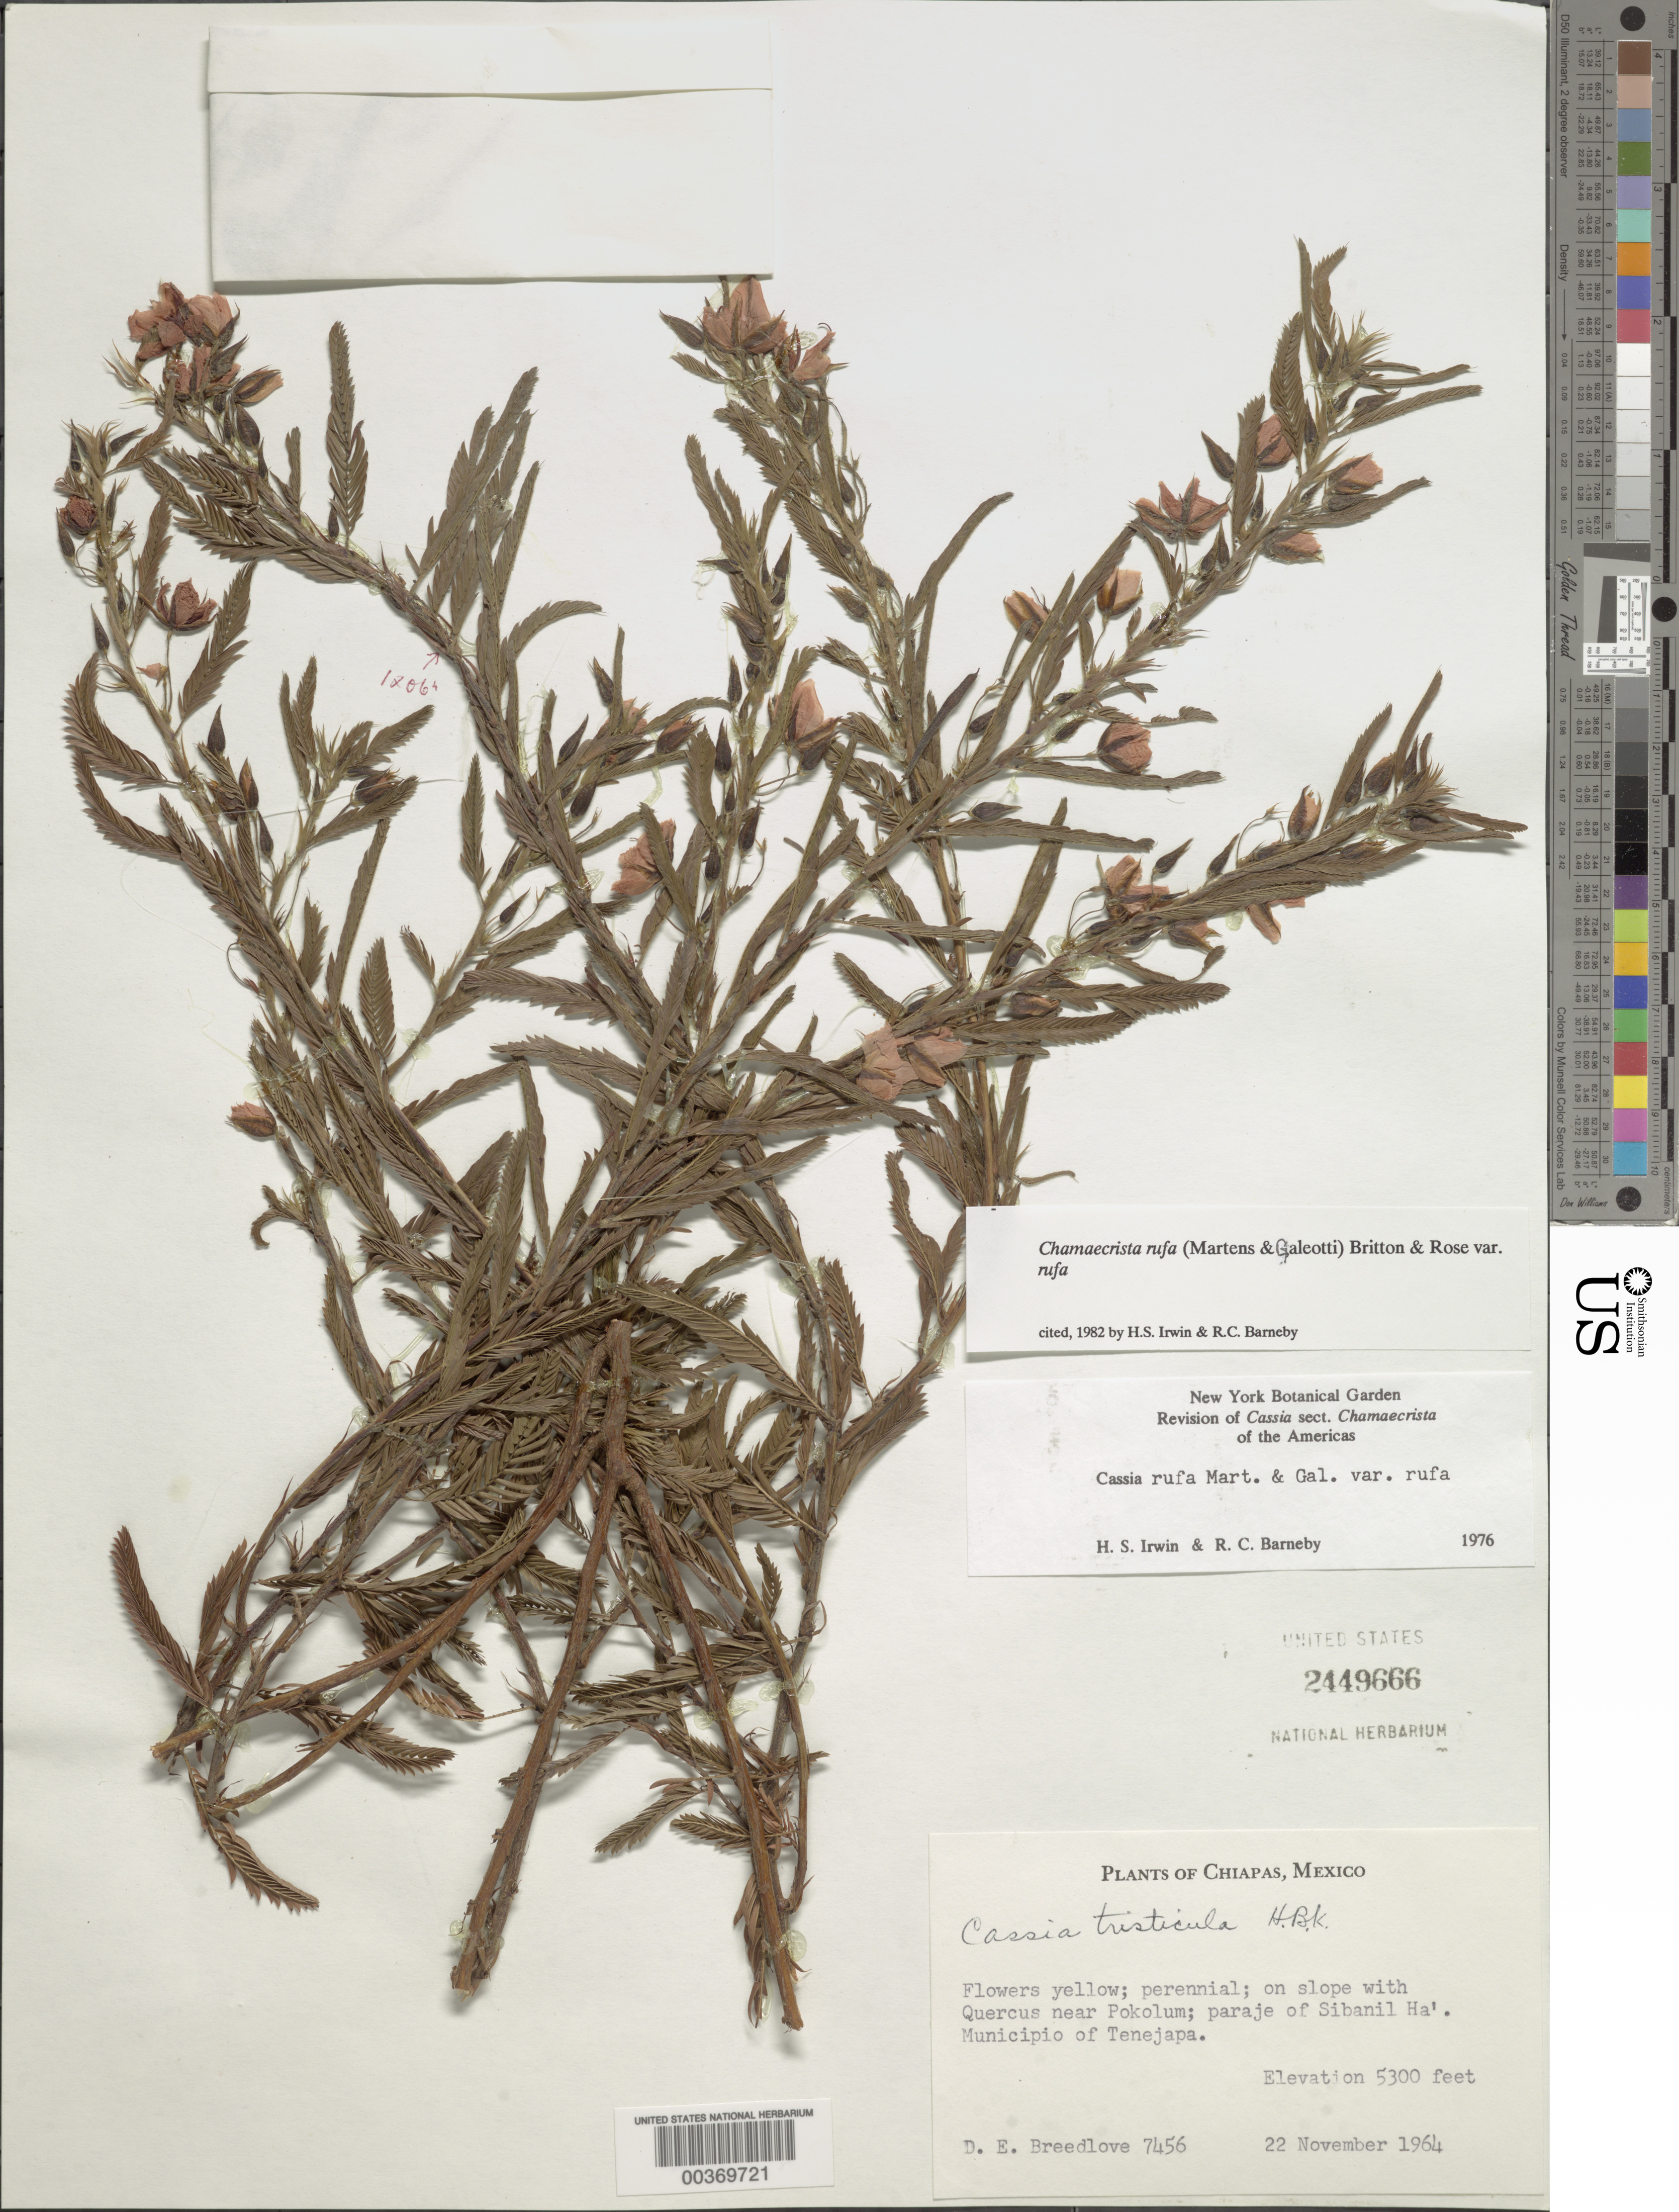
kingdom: Plantae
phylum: Tracheophyta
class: Magnoliopsida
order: Fabales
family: Fabaceae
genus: Chamaecrista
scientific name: Chamaecrista rufa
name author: Britton & Rose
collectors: D. E. Breedlove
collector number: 7456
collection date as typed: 22 Nov 1964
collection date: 1964-11-22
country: Mexico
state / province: Chiapas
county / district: Tenejapa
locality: Near Pokolum; paraje of Sibanil ha'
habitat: Slope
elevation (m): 1615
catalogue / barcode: US 2449666